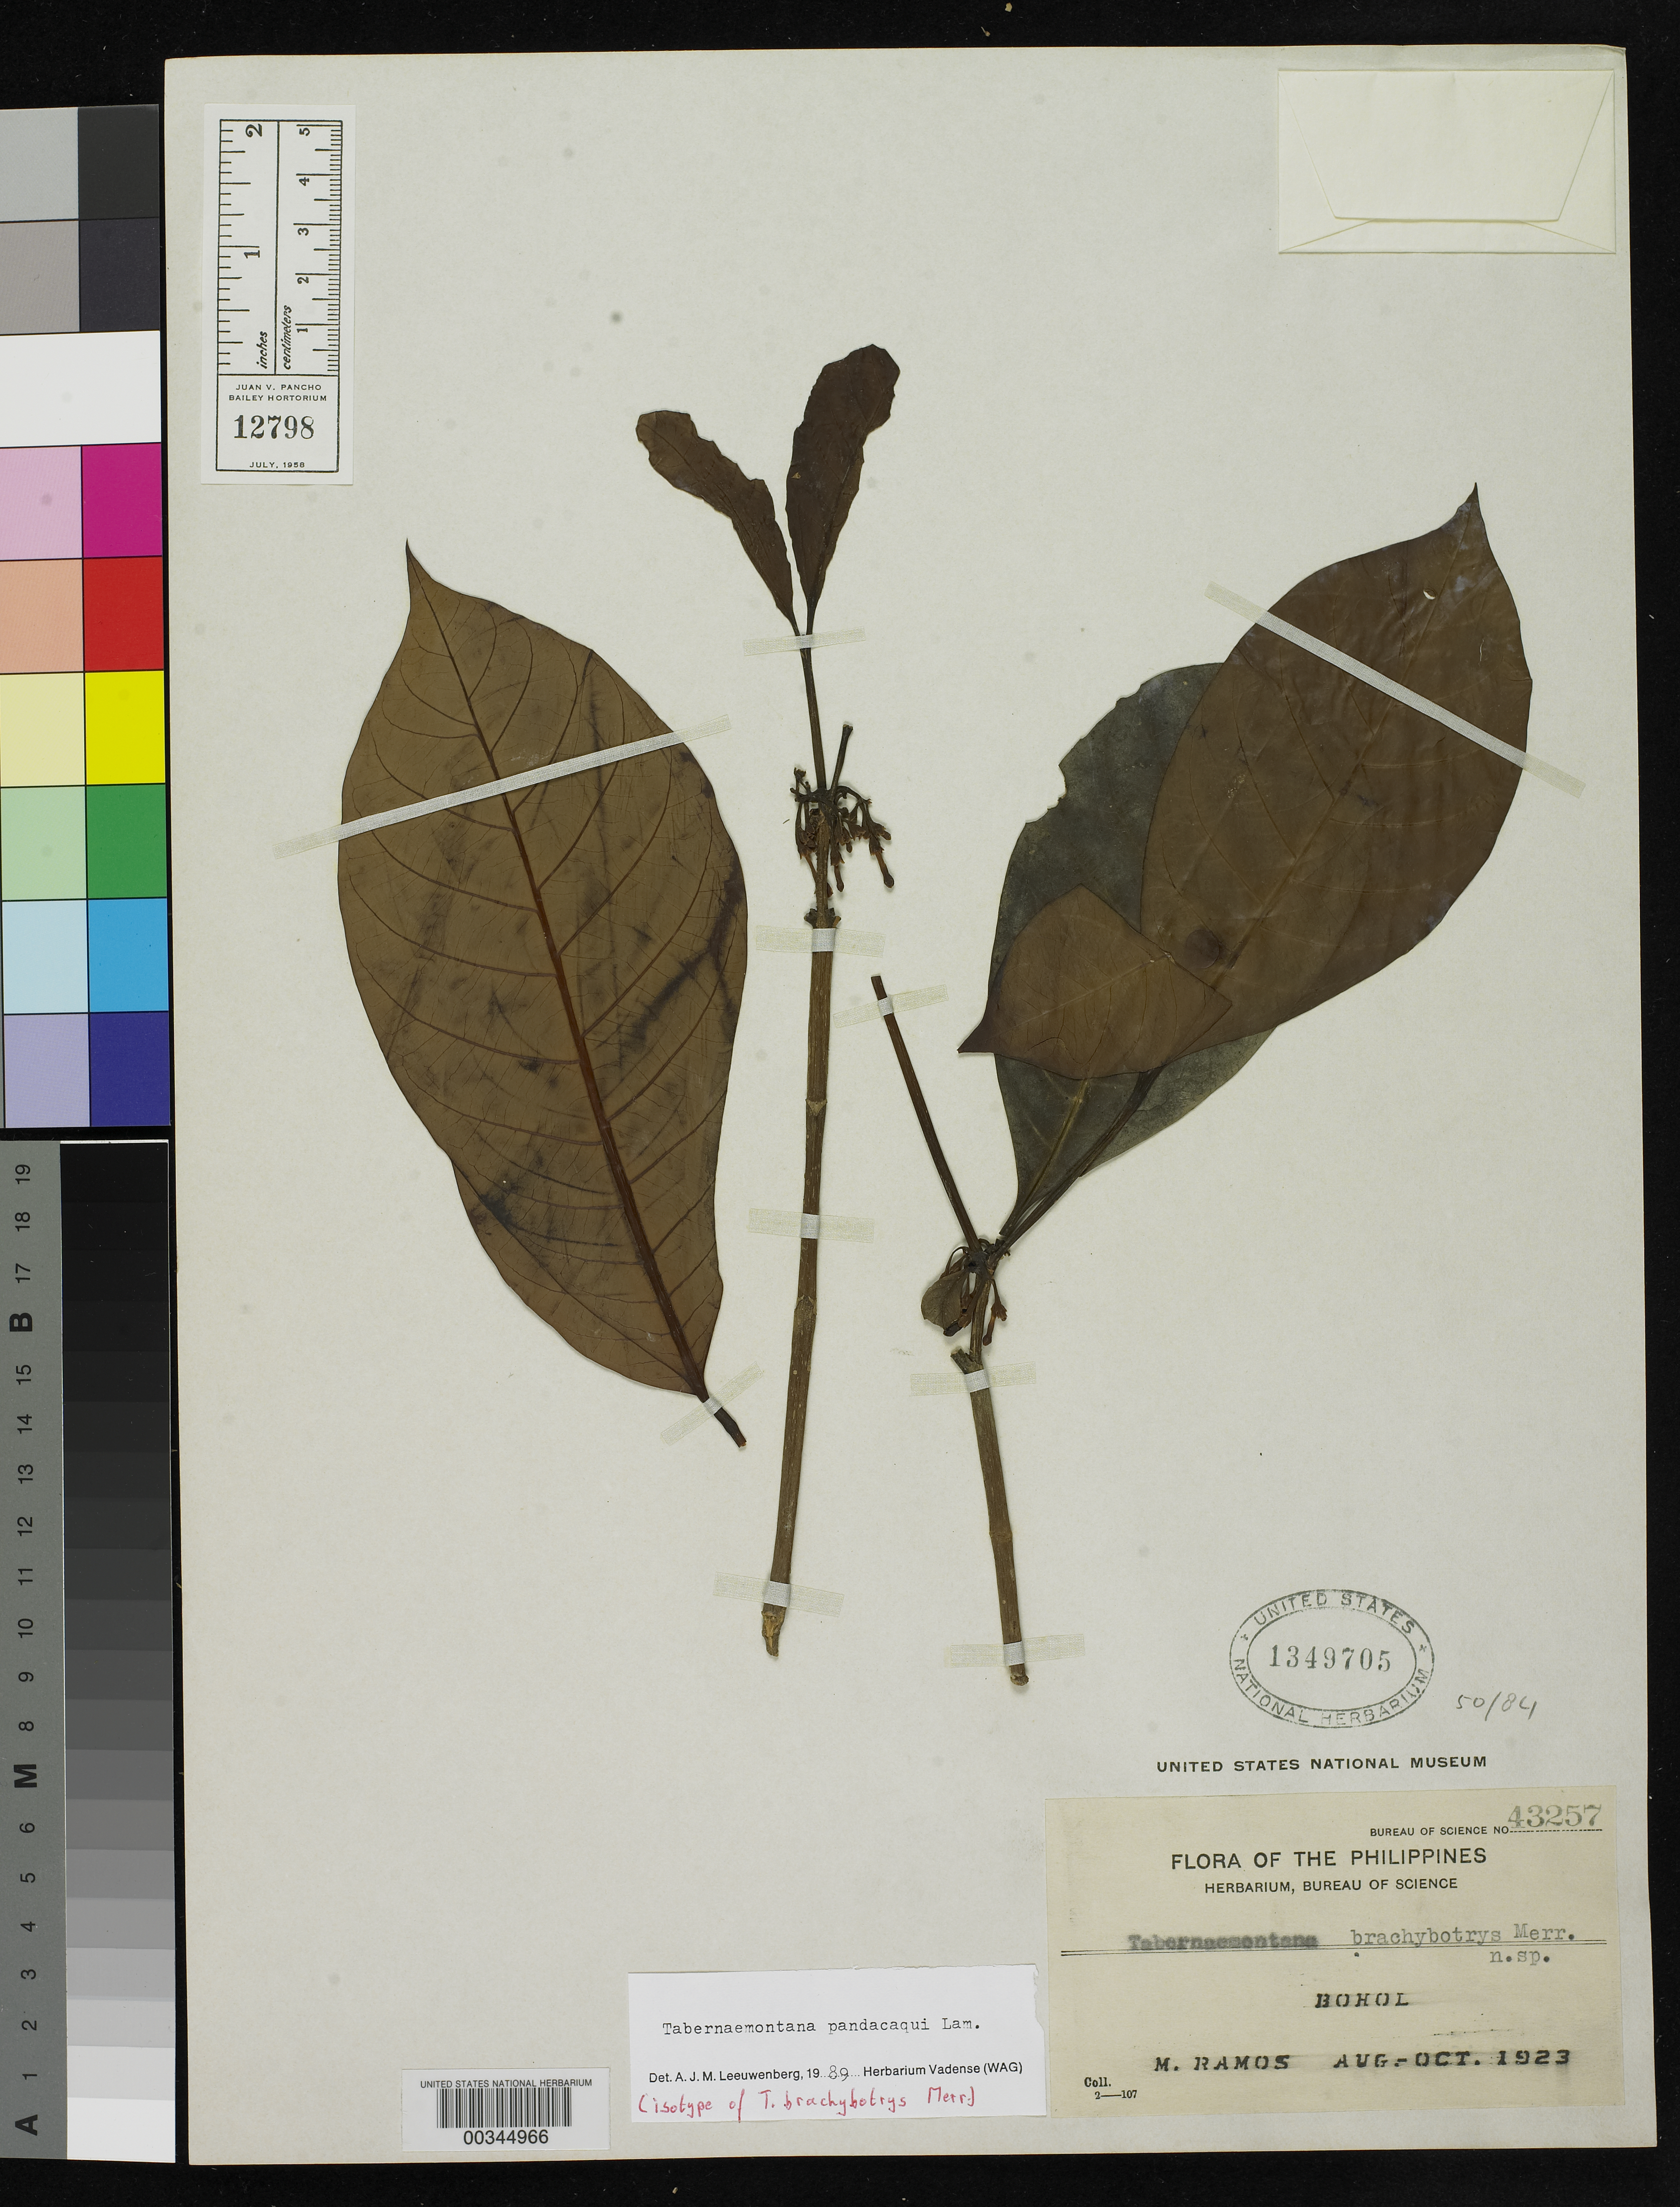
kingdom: Plantae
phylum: Tracheophyta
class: Magnoliopsida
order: Gentianales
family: Apocynaceae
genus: Tabernaemontana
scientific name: Tabernaemontana brachybotrys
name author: Merr.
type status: Isotype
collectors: M. Ramos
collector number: Bur. Sci. 43257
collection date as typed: Aug 1923 to -- Oct 1923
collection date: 1923-08/1923-10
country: Philippines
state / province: Central Visayas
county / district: Bohol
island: Bohol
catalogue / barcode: US 1349705